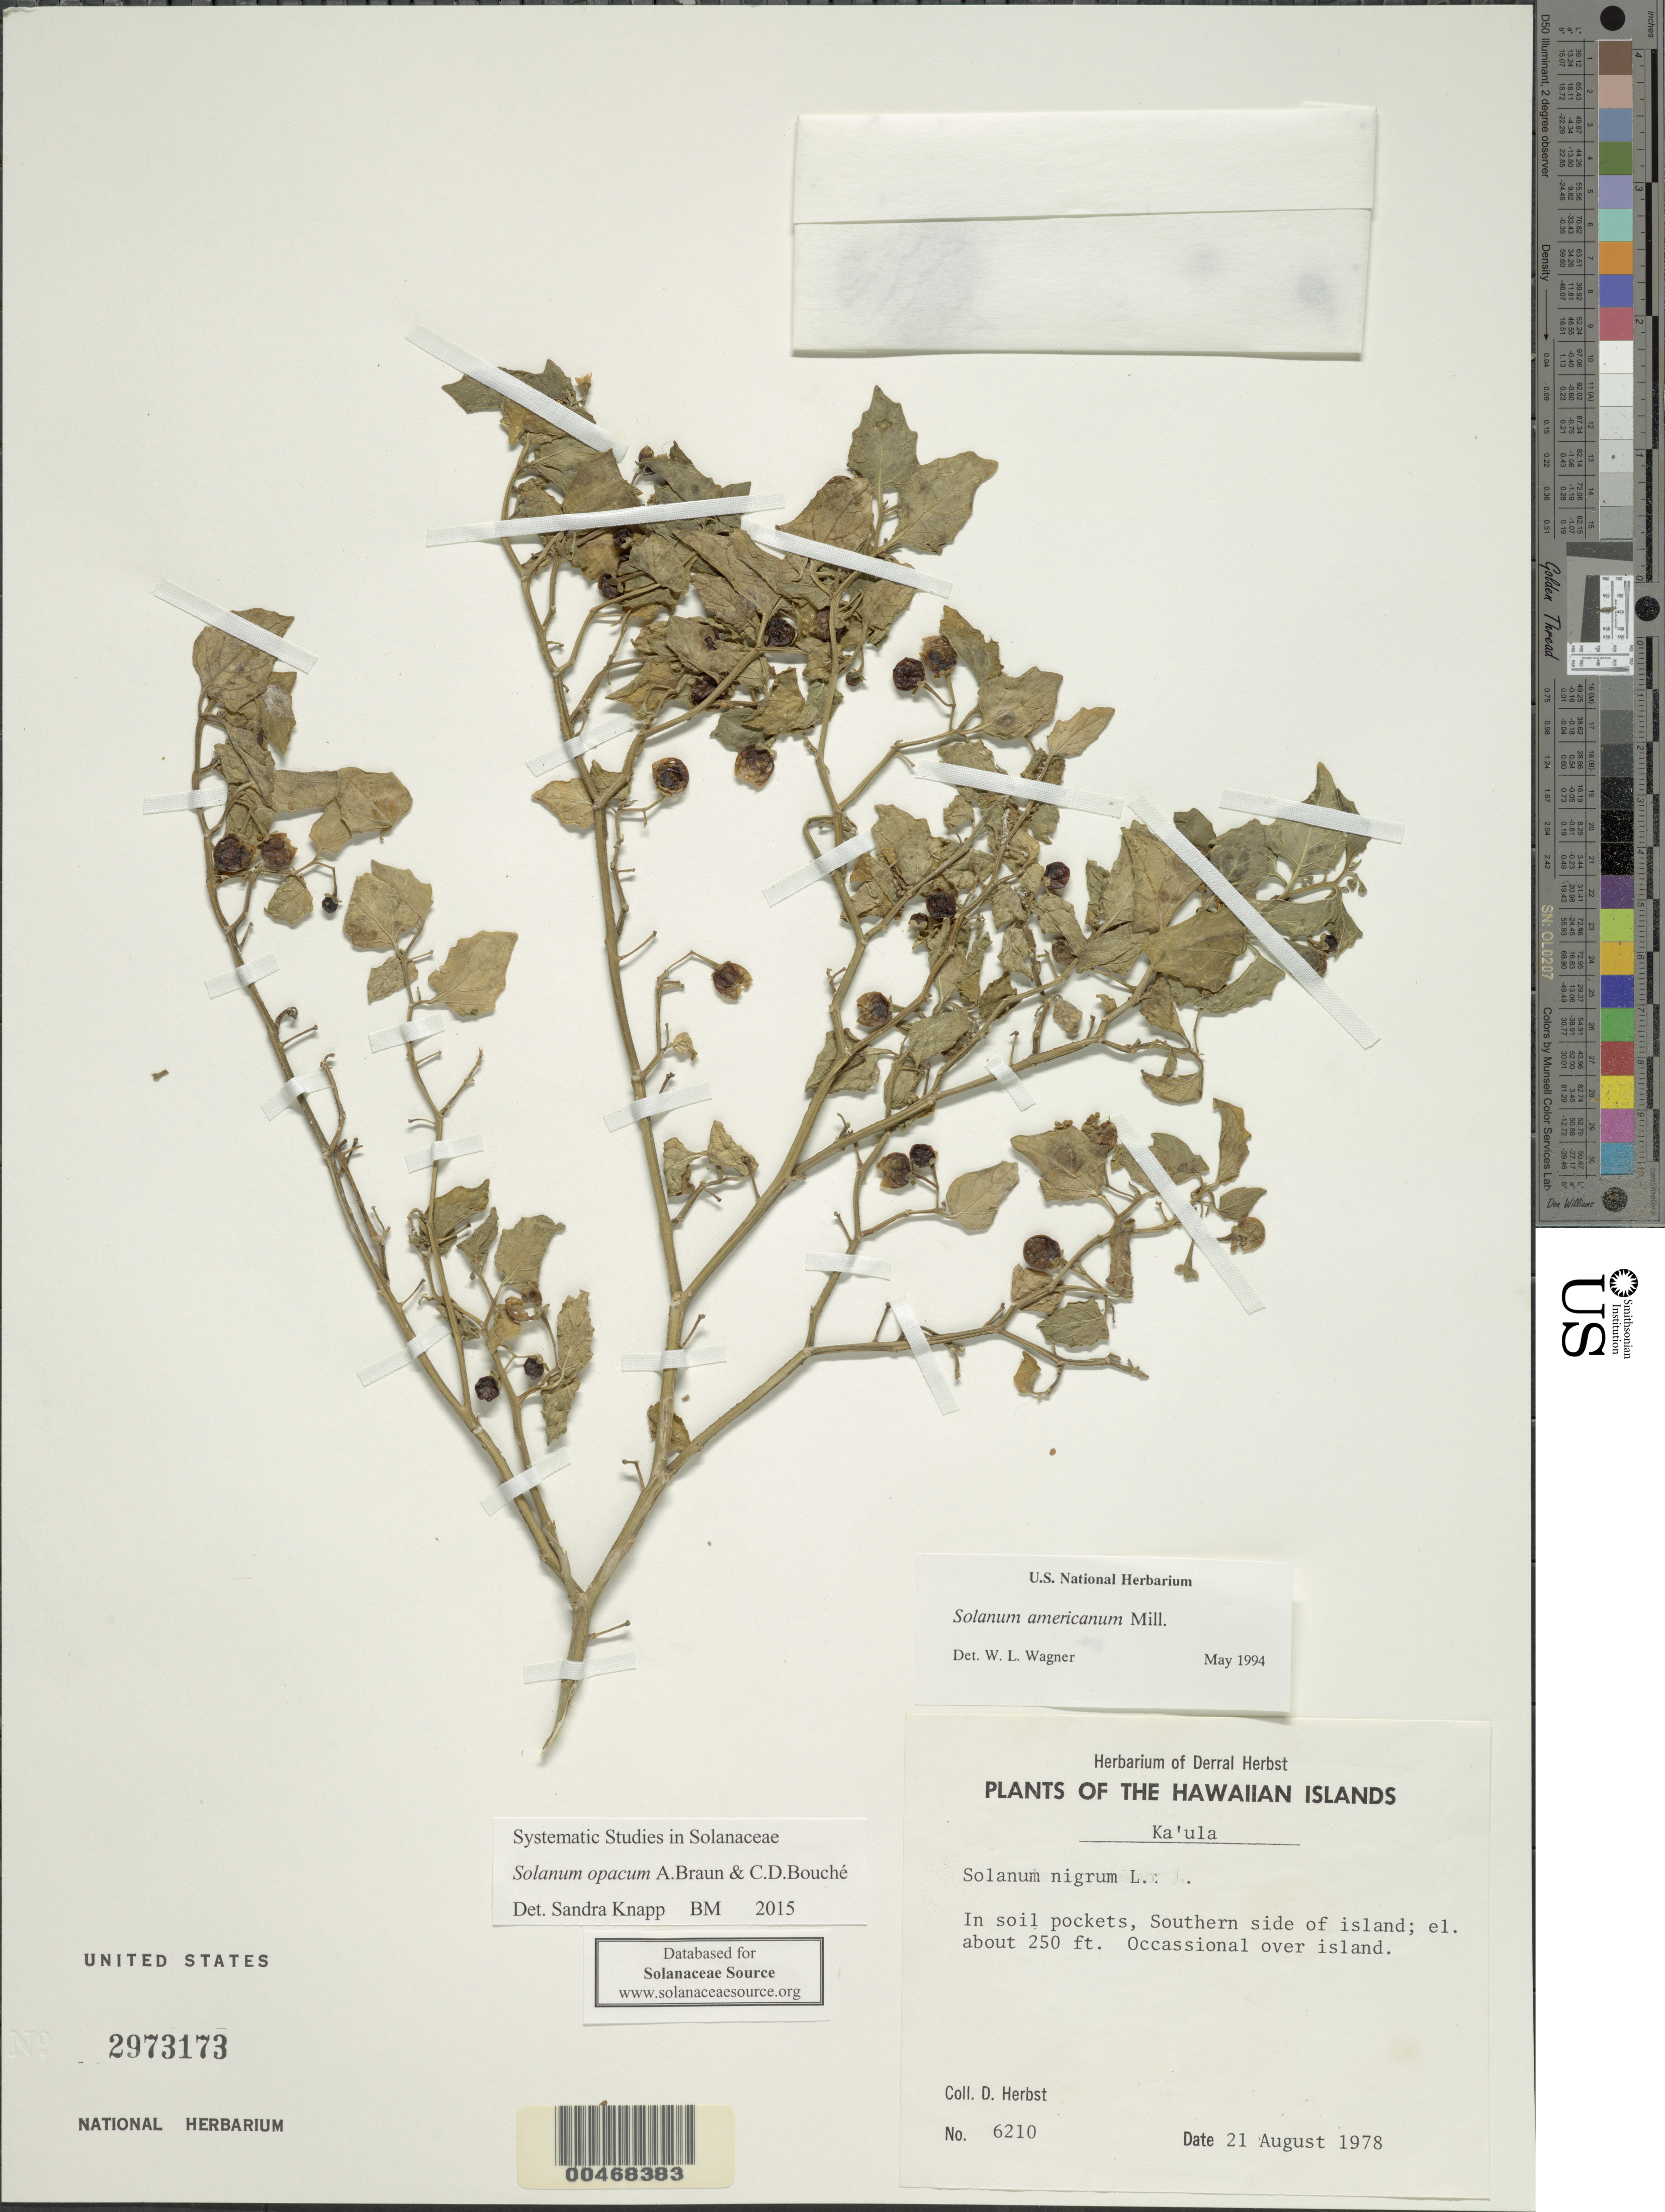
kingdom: Plantae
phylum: Tracheophyta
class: Magnoliopsida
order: Solanales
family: Solanaceae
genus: Solanum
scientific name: Solanum opacum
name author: A. Braun & C.D. Bouché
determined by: Knapp, S. D.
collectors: D. R. Herbst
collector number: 6210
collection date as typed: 21 Aug 1978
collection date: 1978-08-21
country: United States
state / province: Hawaii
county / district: Kauai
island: Ka'ula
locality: S side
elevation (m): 76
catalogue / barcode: US 2973173